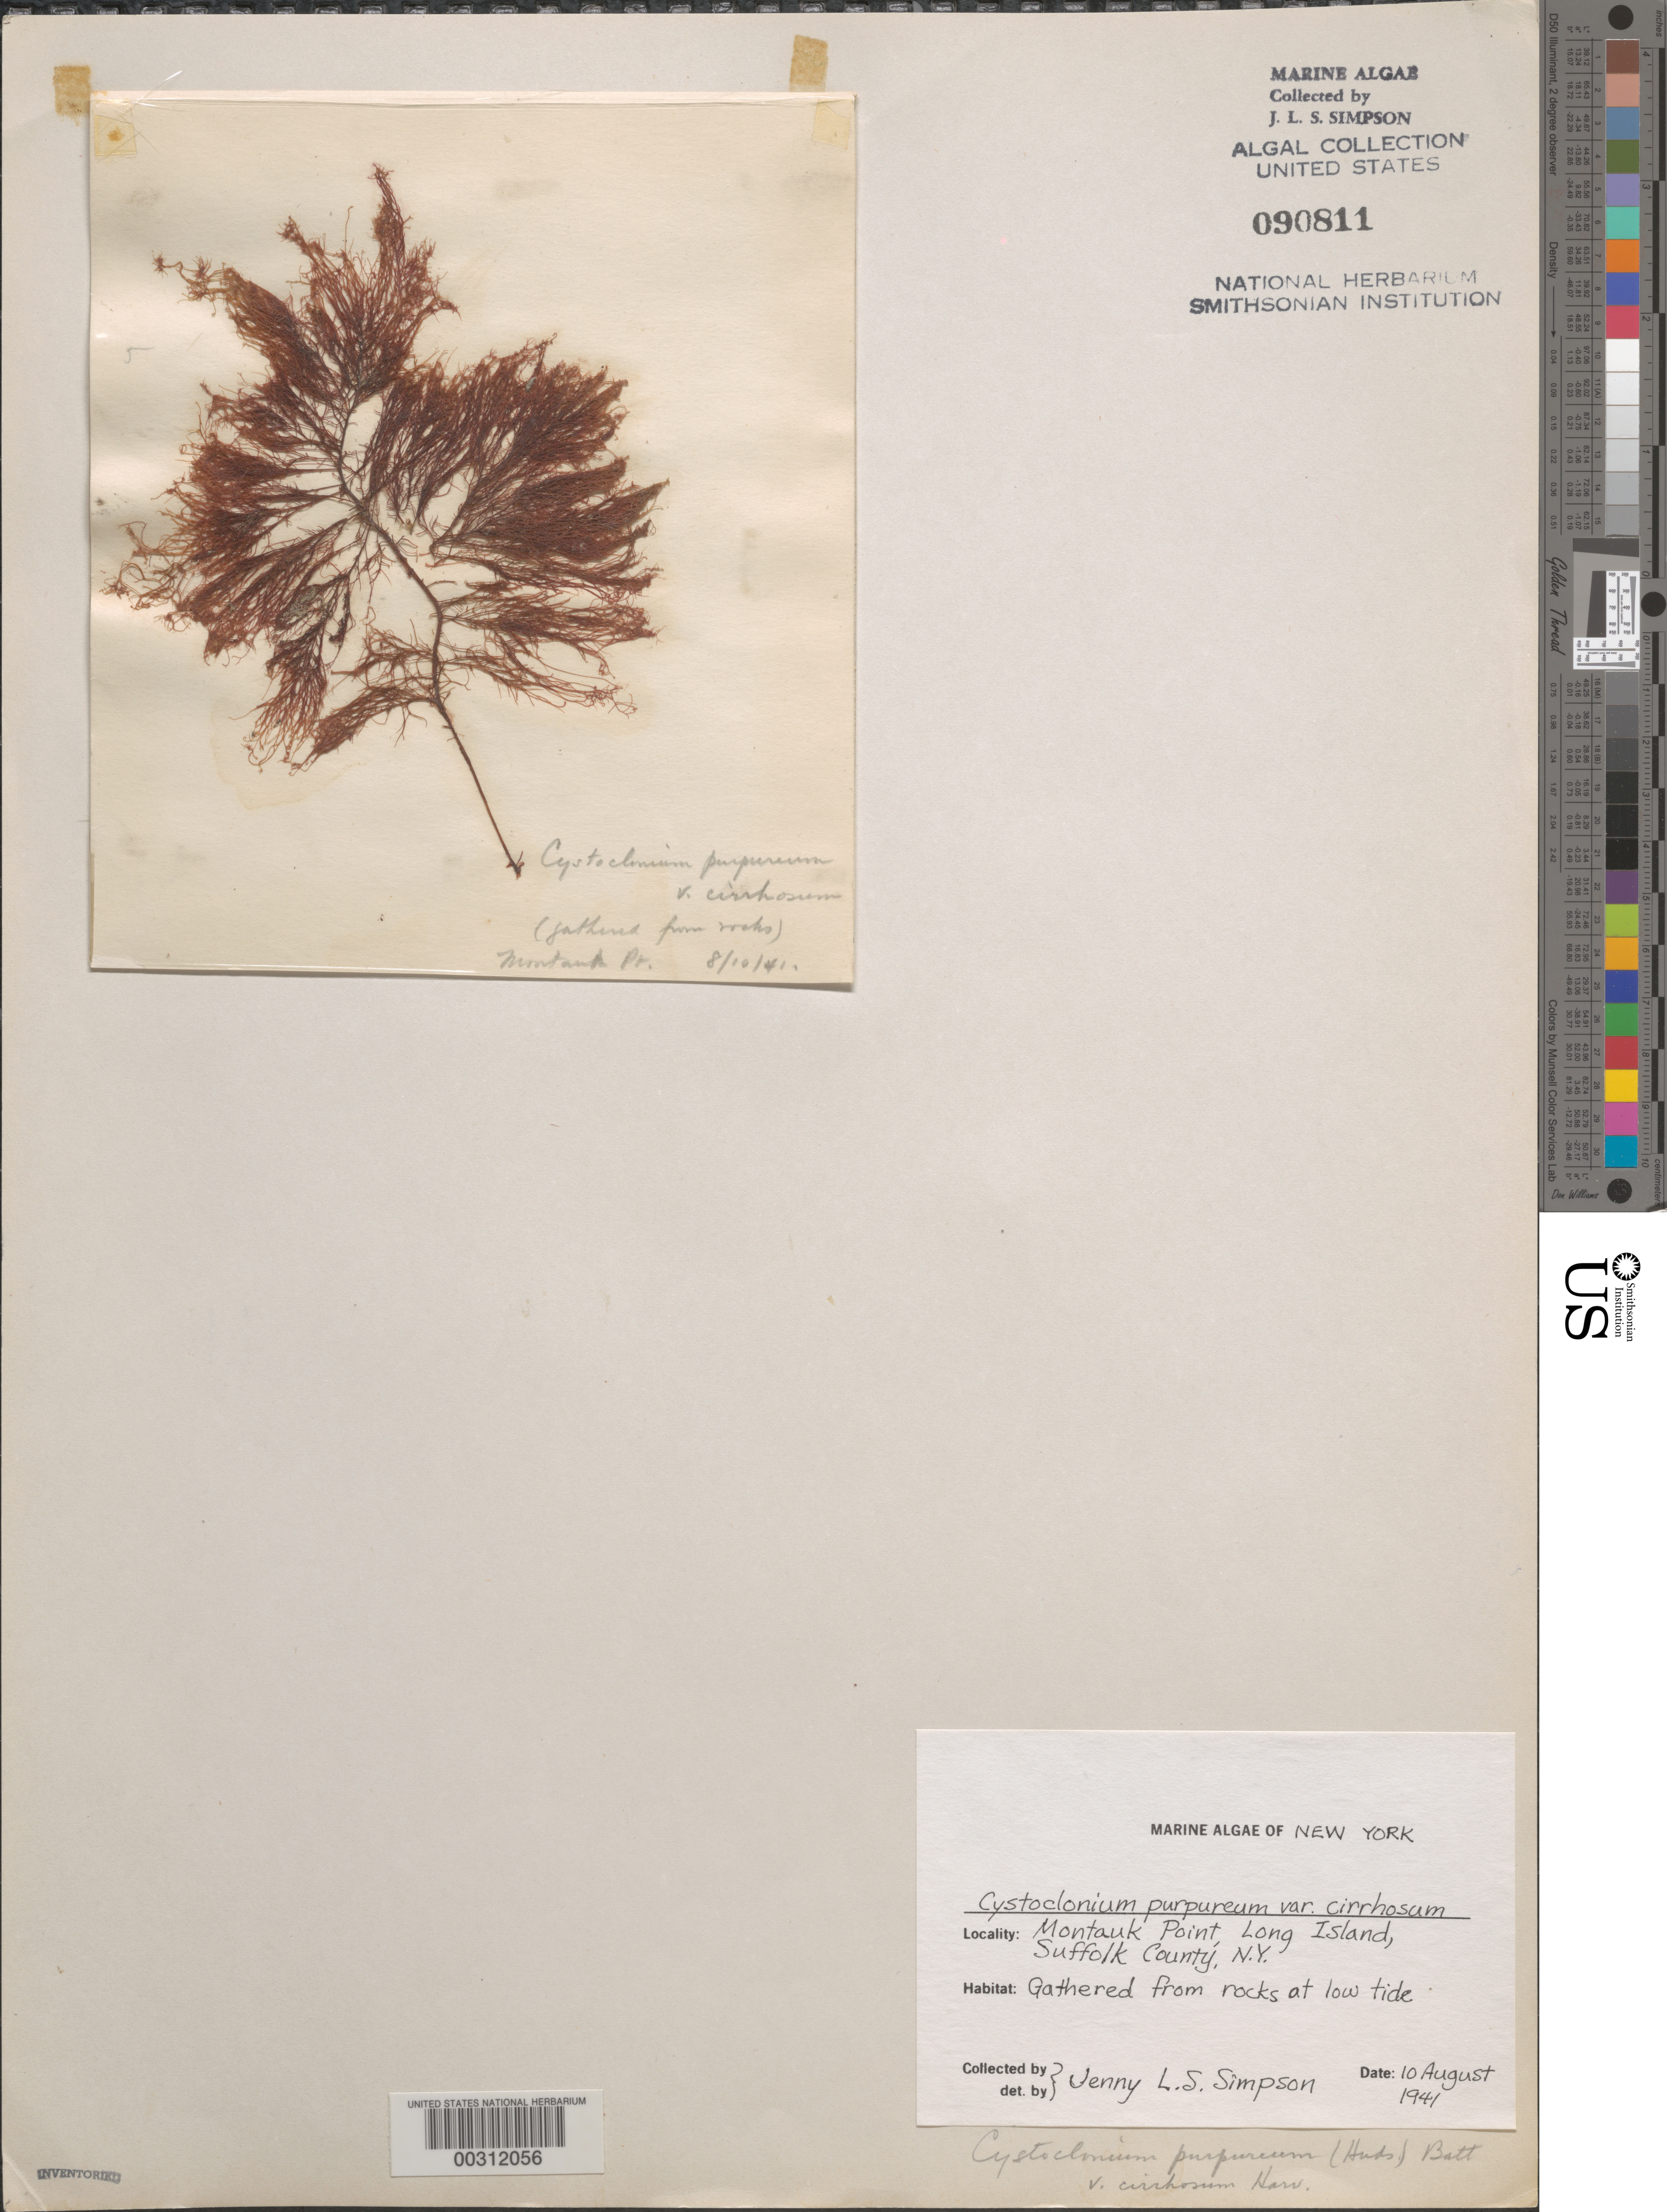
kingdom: Plantae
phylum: Rhodophyta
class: Florideophyceae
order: Gigartinales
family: Cystocloniaceae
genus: Cystoclonium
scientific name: Cystoclonium purpureum var. cirrhosum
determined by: Simpson, J. L. S.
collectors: J. Simpson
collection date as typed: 10 Aug 1941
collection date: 1941-08-10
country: United States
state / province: New York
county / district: Suffolk County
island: Long Island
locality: Montauk Point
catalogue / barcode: US 90811